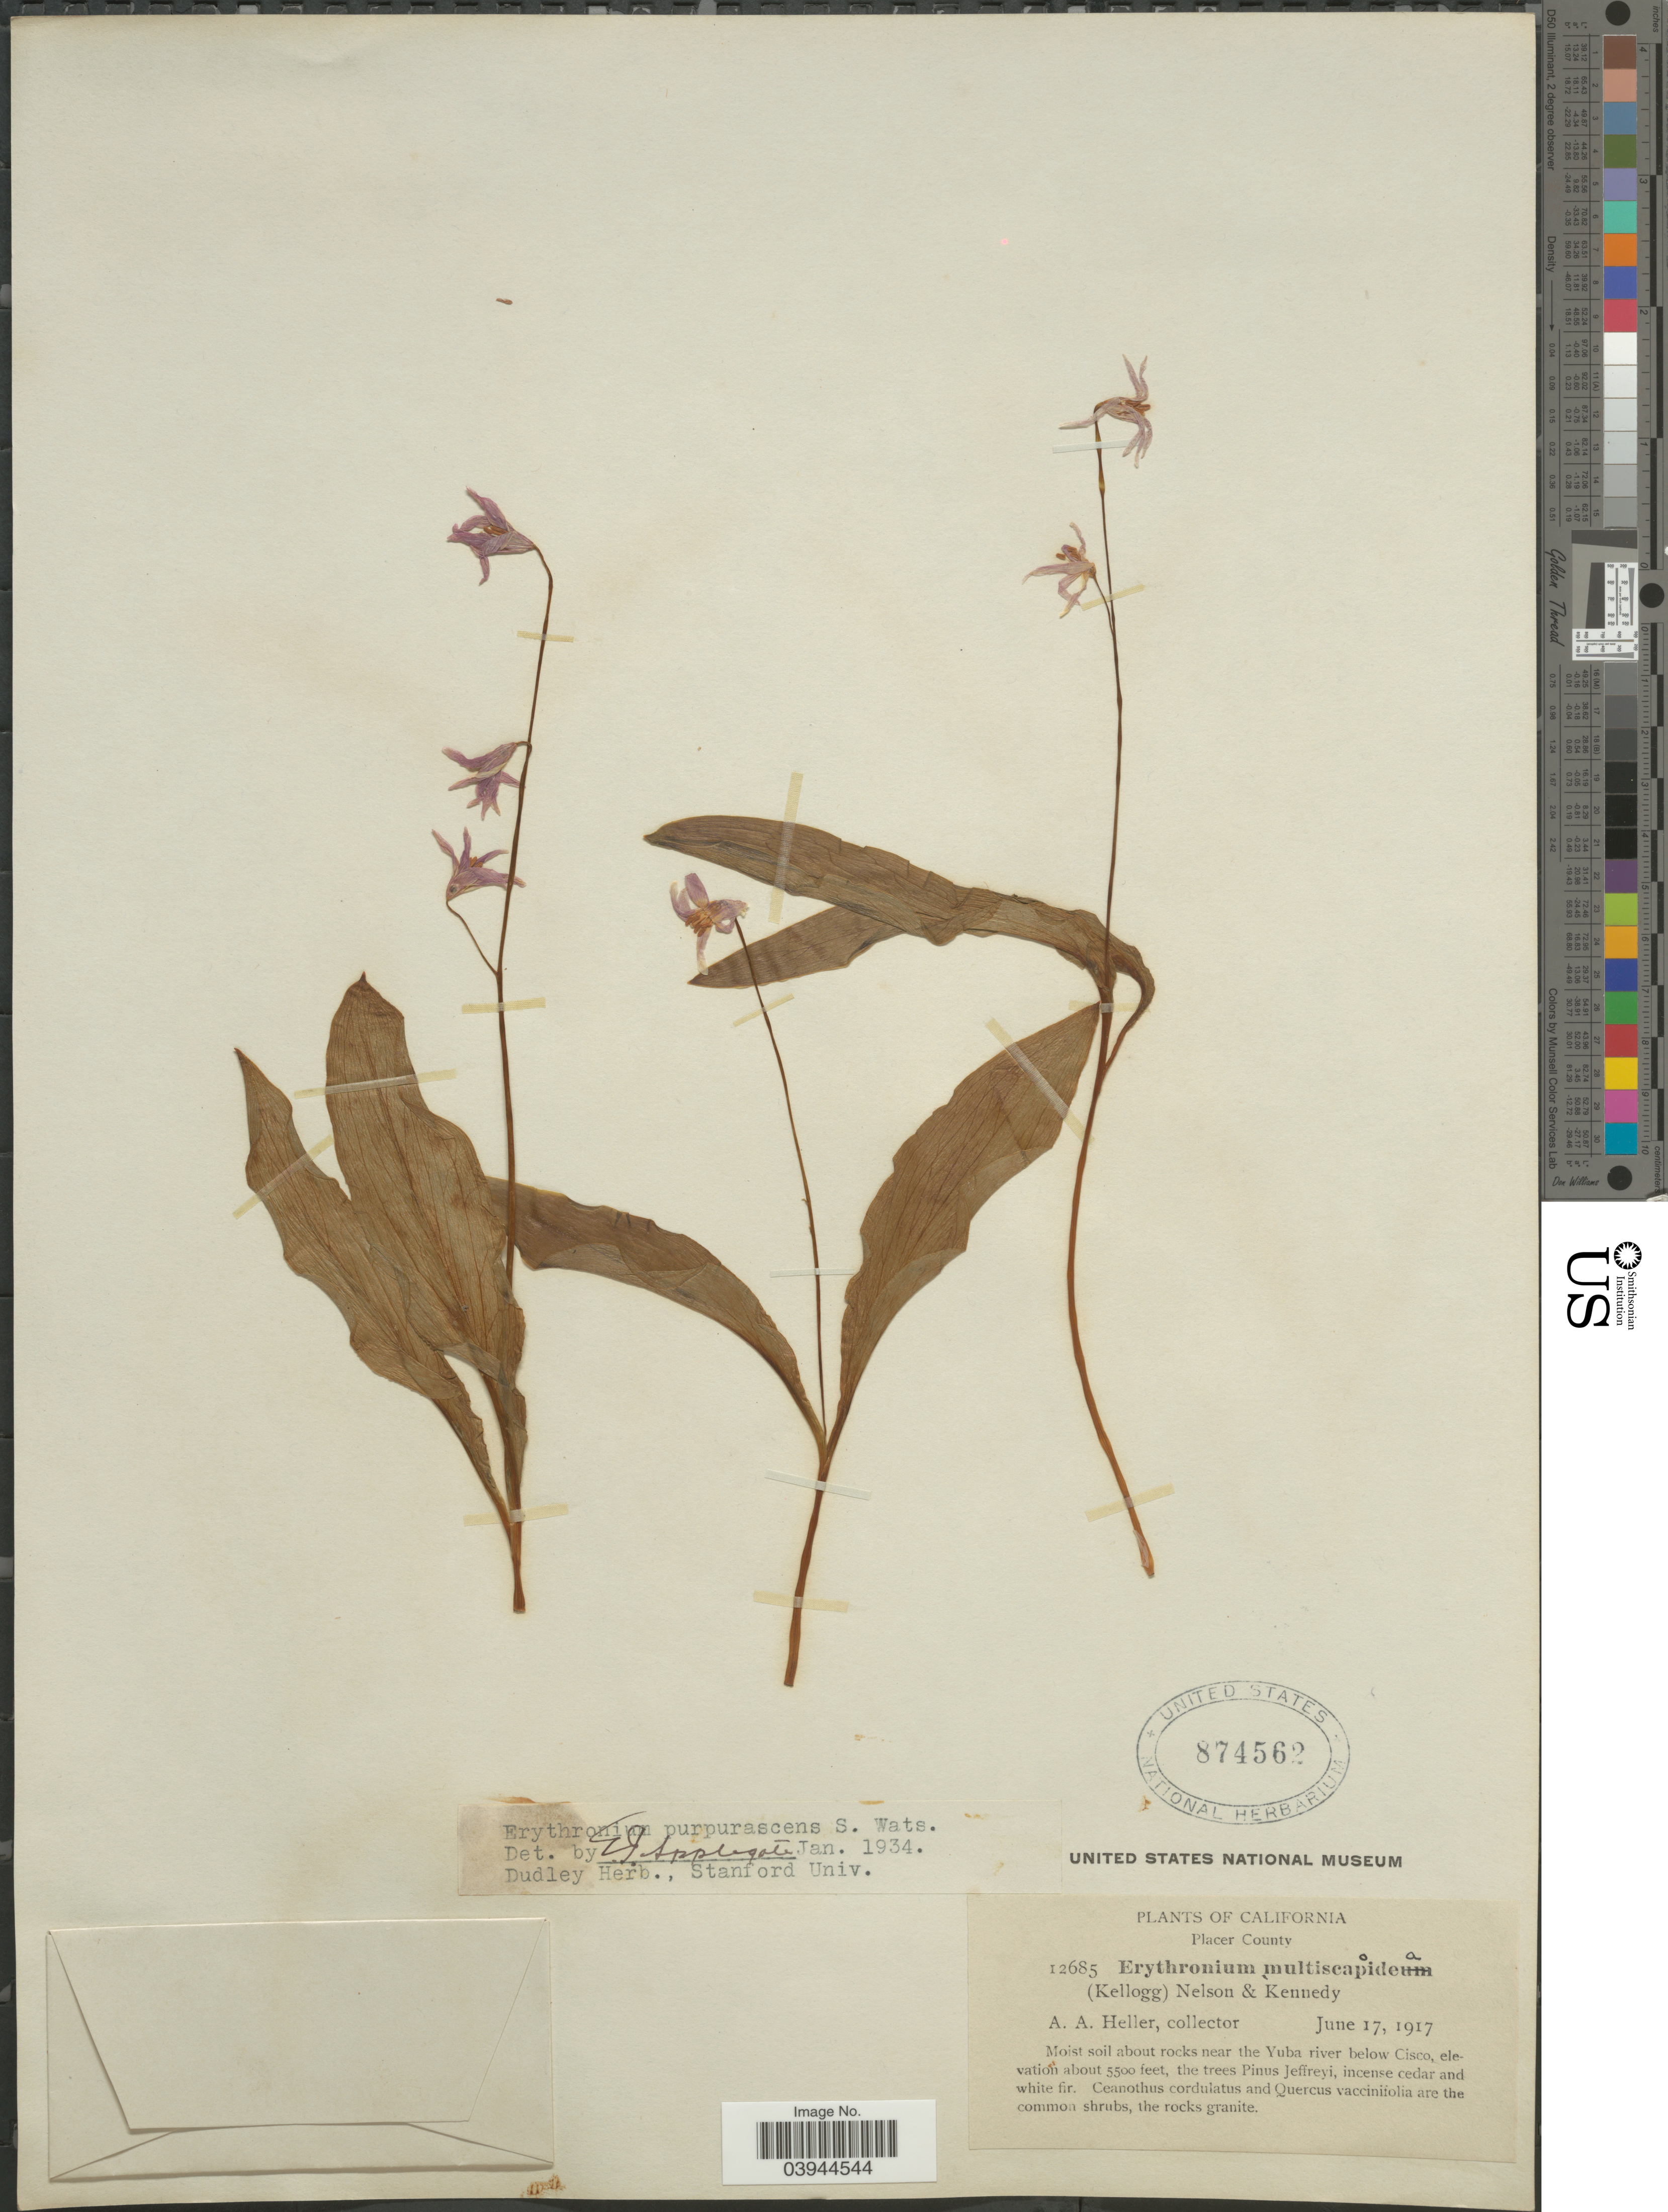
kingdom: Plantae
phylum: Tracheophyta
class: Liliopsida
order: Liliales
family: Liliaceae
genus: Erythronium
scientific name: Erythronium purpurascens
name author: S. Watson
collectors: A. A. Heller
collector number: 12685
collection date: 1917-06-17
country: United States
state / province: California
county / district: Placer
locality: Placer County. Moist soil about rocks near the Yuba river below Cisco.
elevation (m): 1676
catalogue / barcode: US 874562